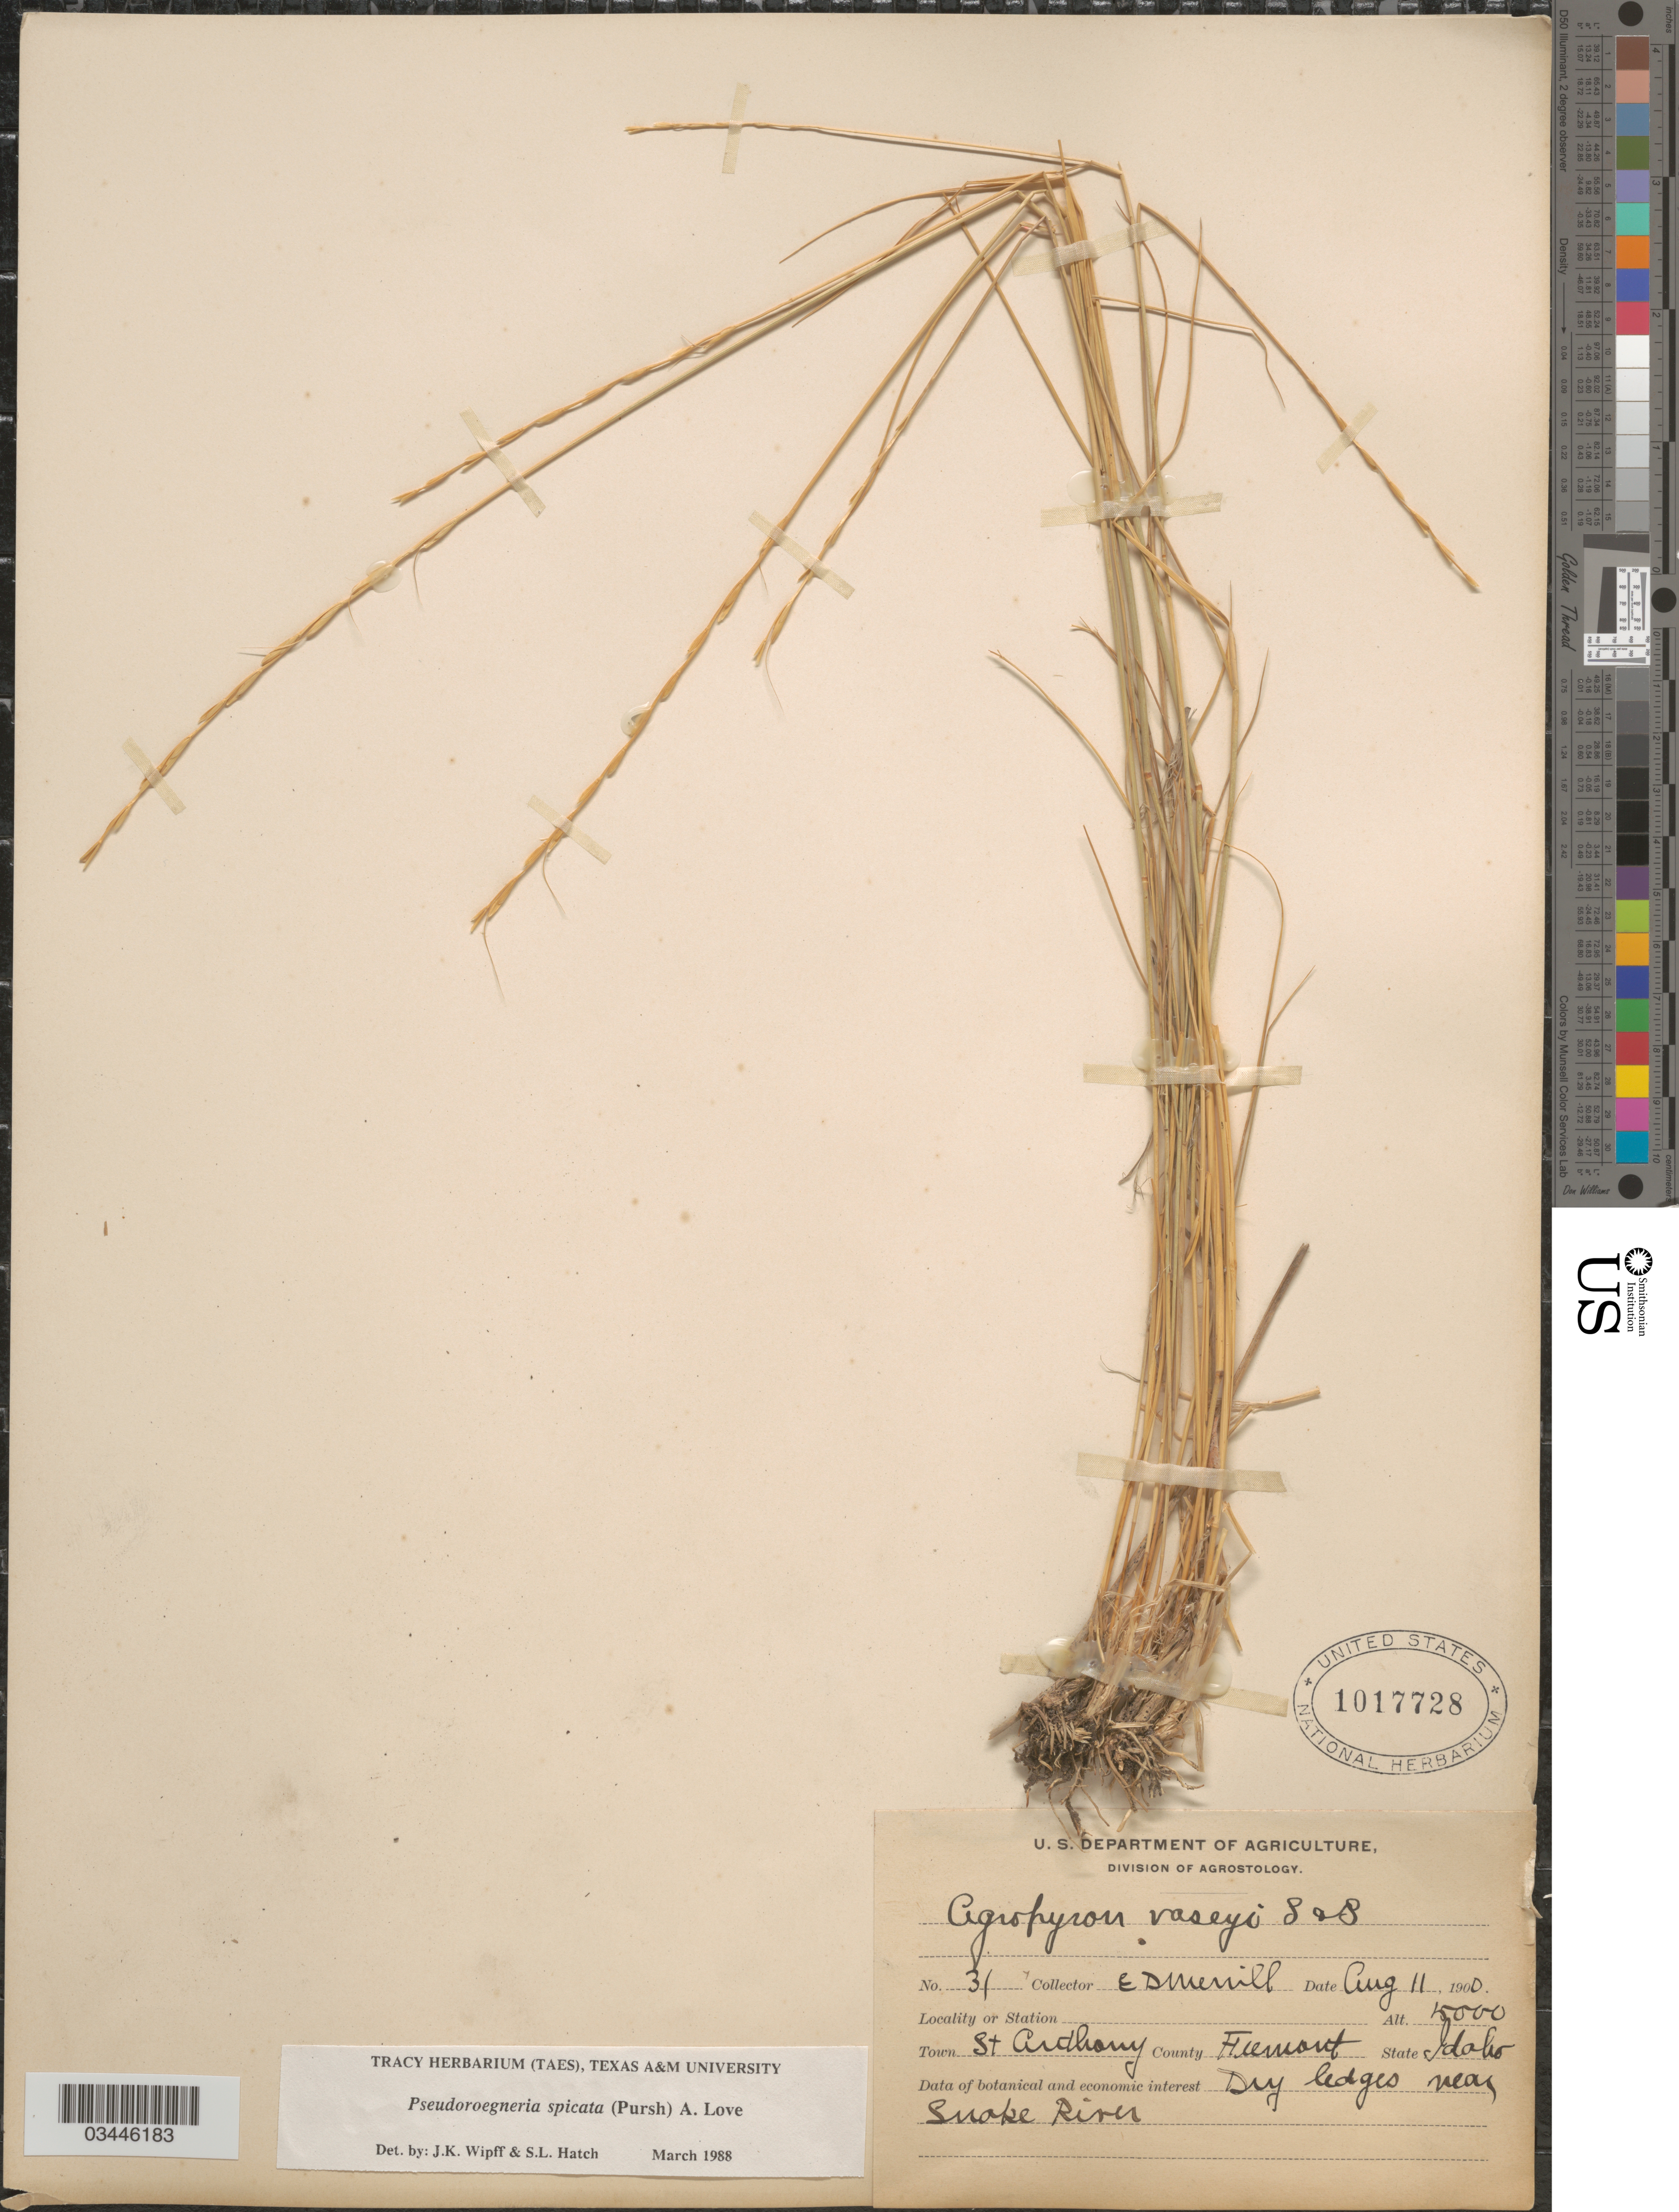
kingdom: Plantae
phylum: Tracheophyta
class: Liliopsida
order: Poales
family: Poaceae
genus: Pseudoroegneria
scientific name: Pseudoroegneria spicata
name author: (Pursh) Á. Löve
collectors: E. D. Merrill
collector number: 31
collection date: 1900-08-11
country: United States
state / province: Idaho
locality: Town St Anthony. County Fremont. Dry ledges near Snake River.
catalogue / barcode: US 1017728